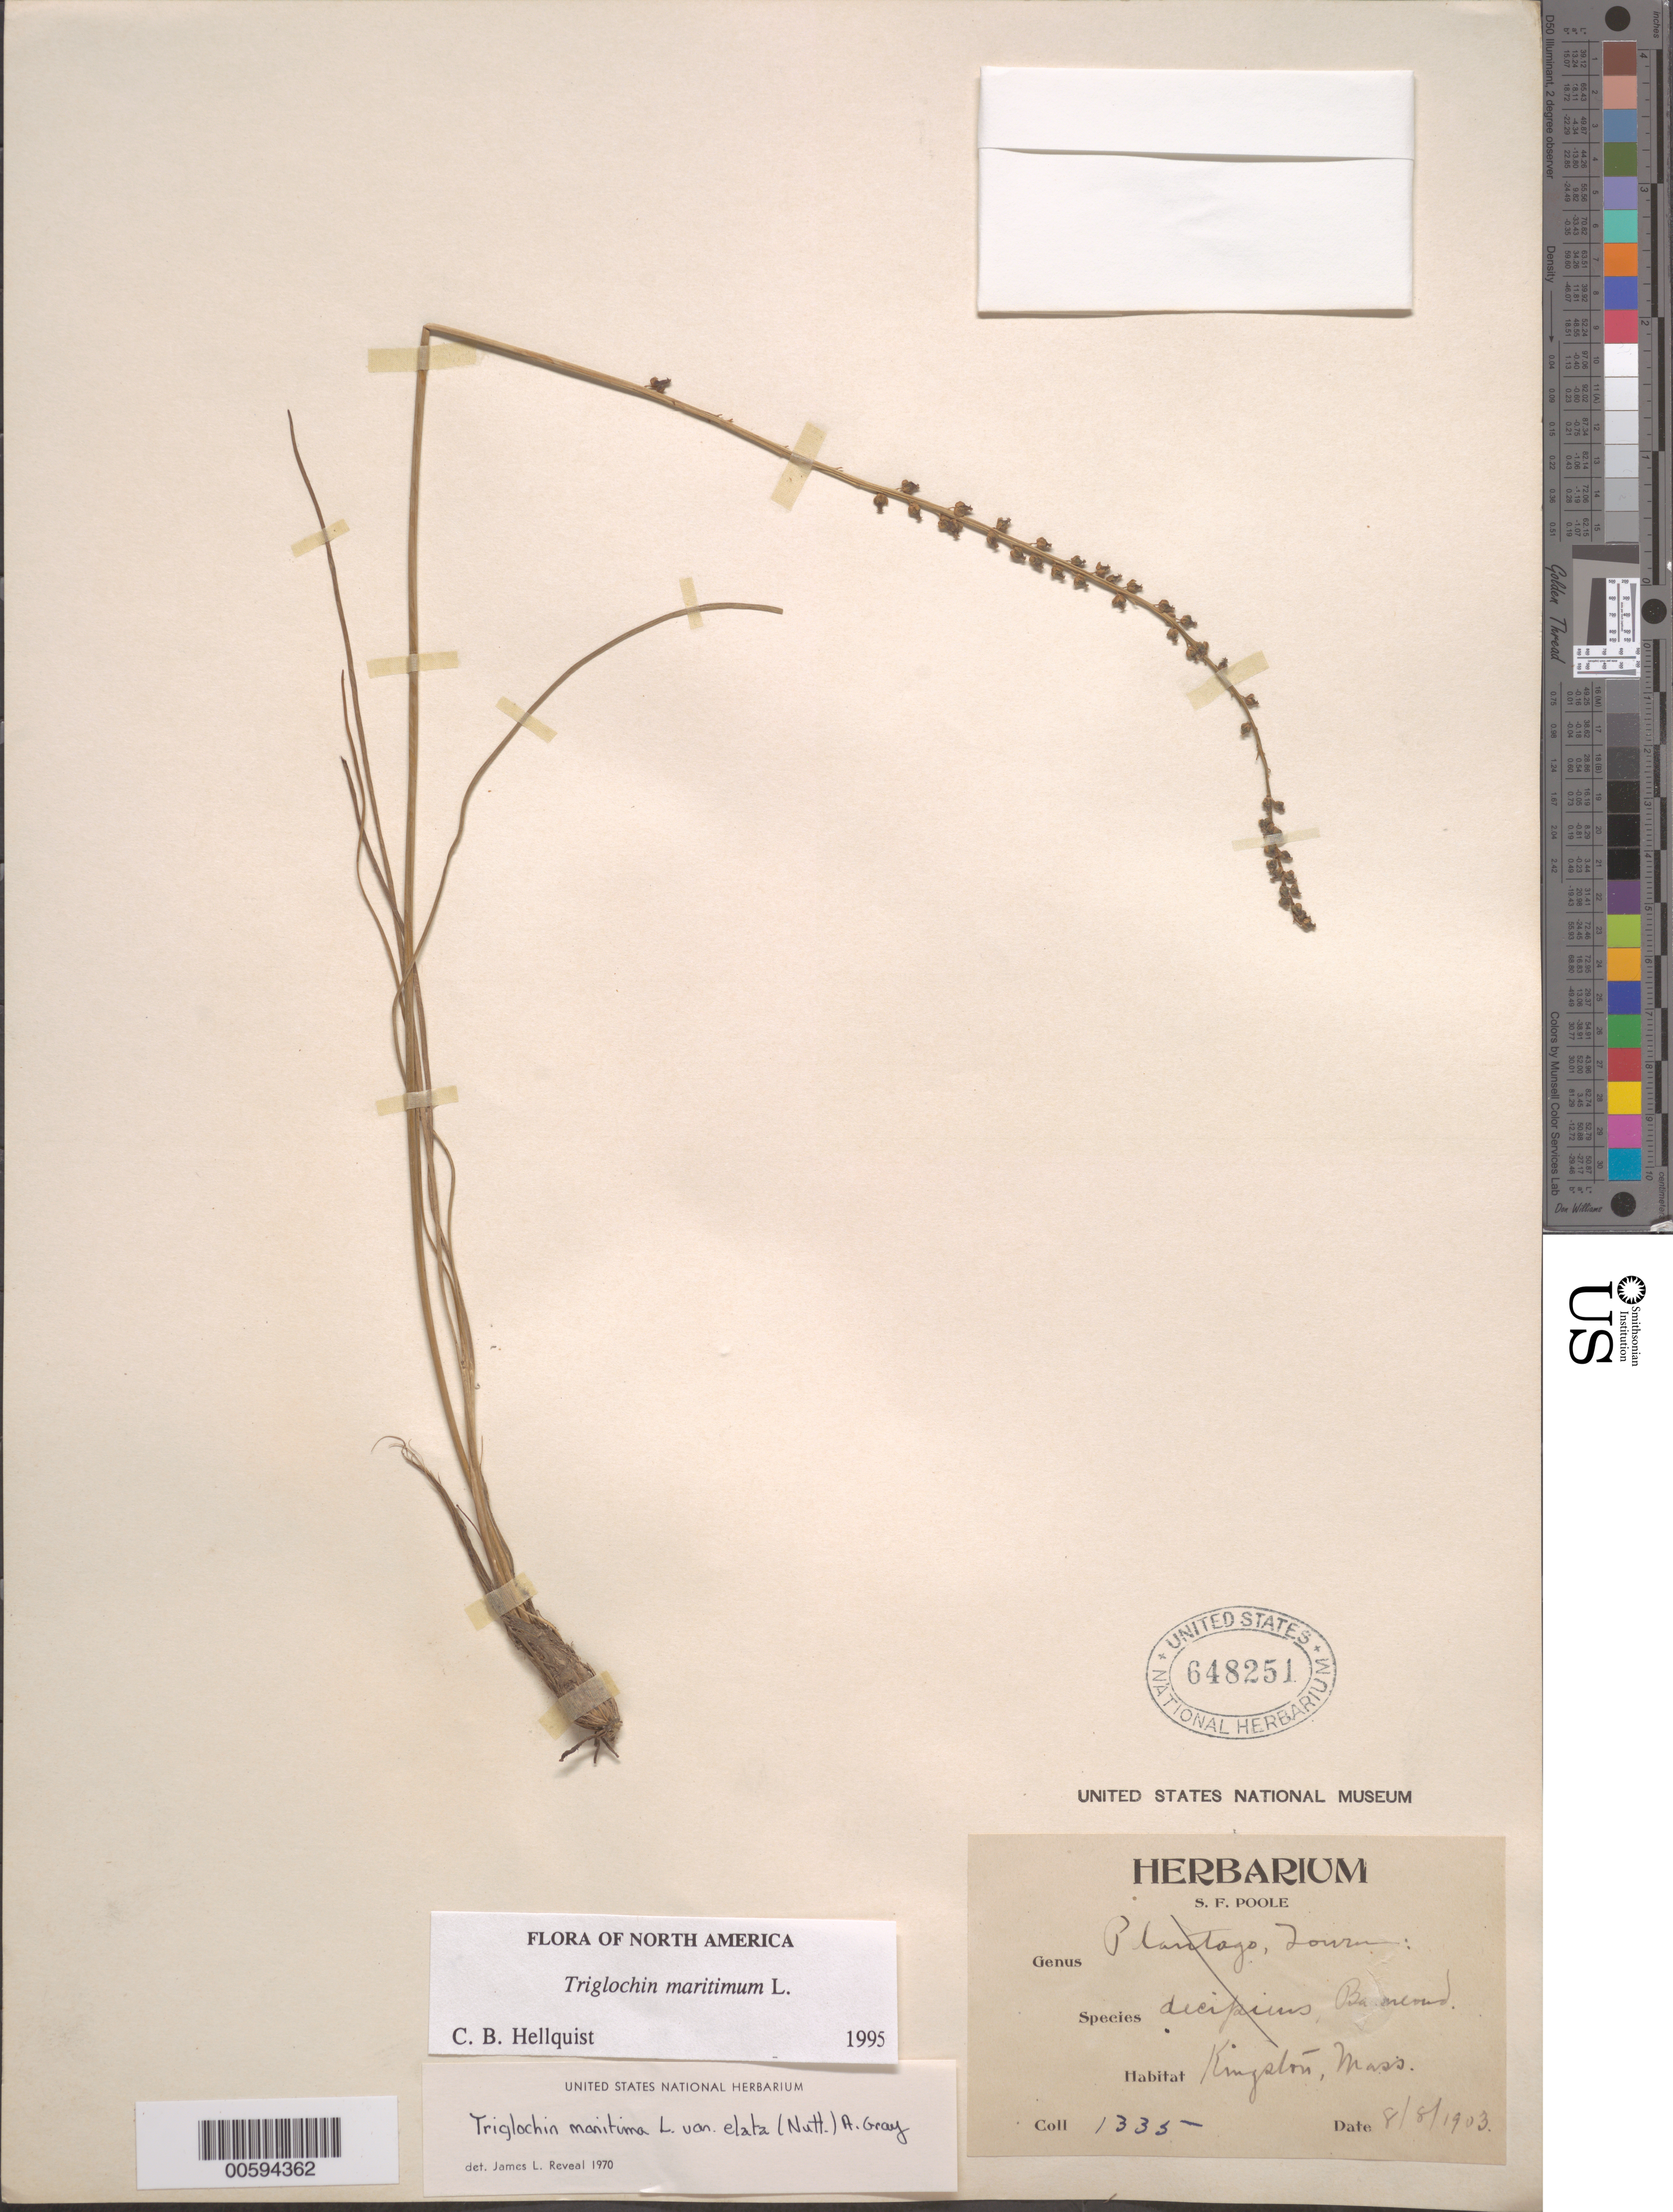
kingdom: Plantae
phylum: Tracheophyta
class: Liliopsida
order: Alismatales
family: Juncaginaceae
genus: Triglochin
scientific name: Triglochin maritima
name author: L.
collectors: S. F. Poole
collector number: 1335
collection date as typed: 08 Aug 1903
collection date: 1903-08-08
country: United States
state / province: Massachusetts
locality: Kingston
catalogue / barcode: US 648251